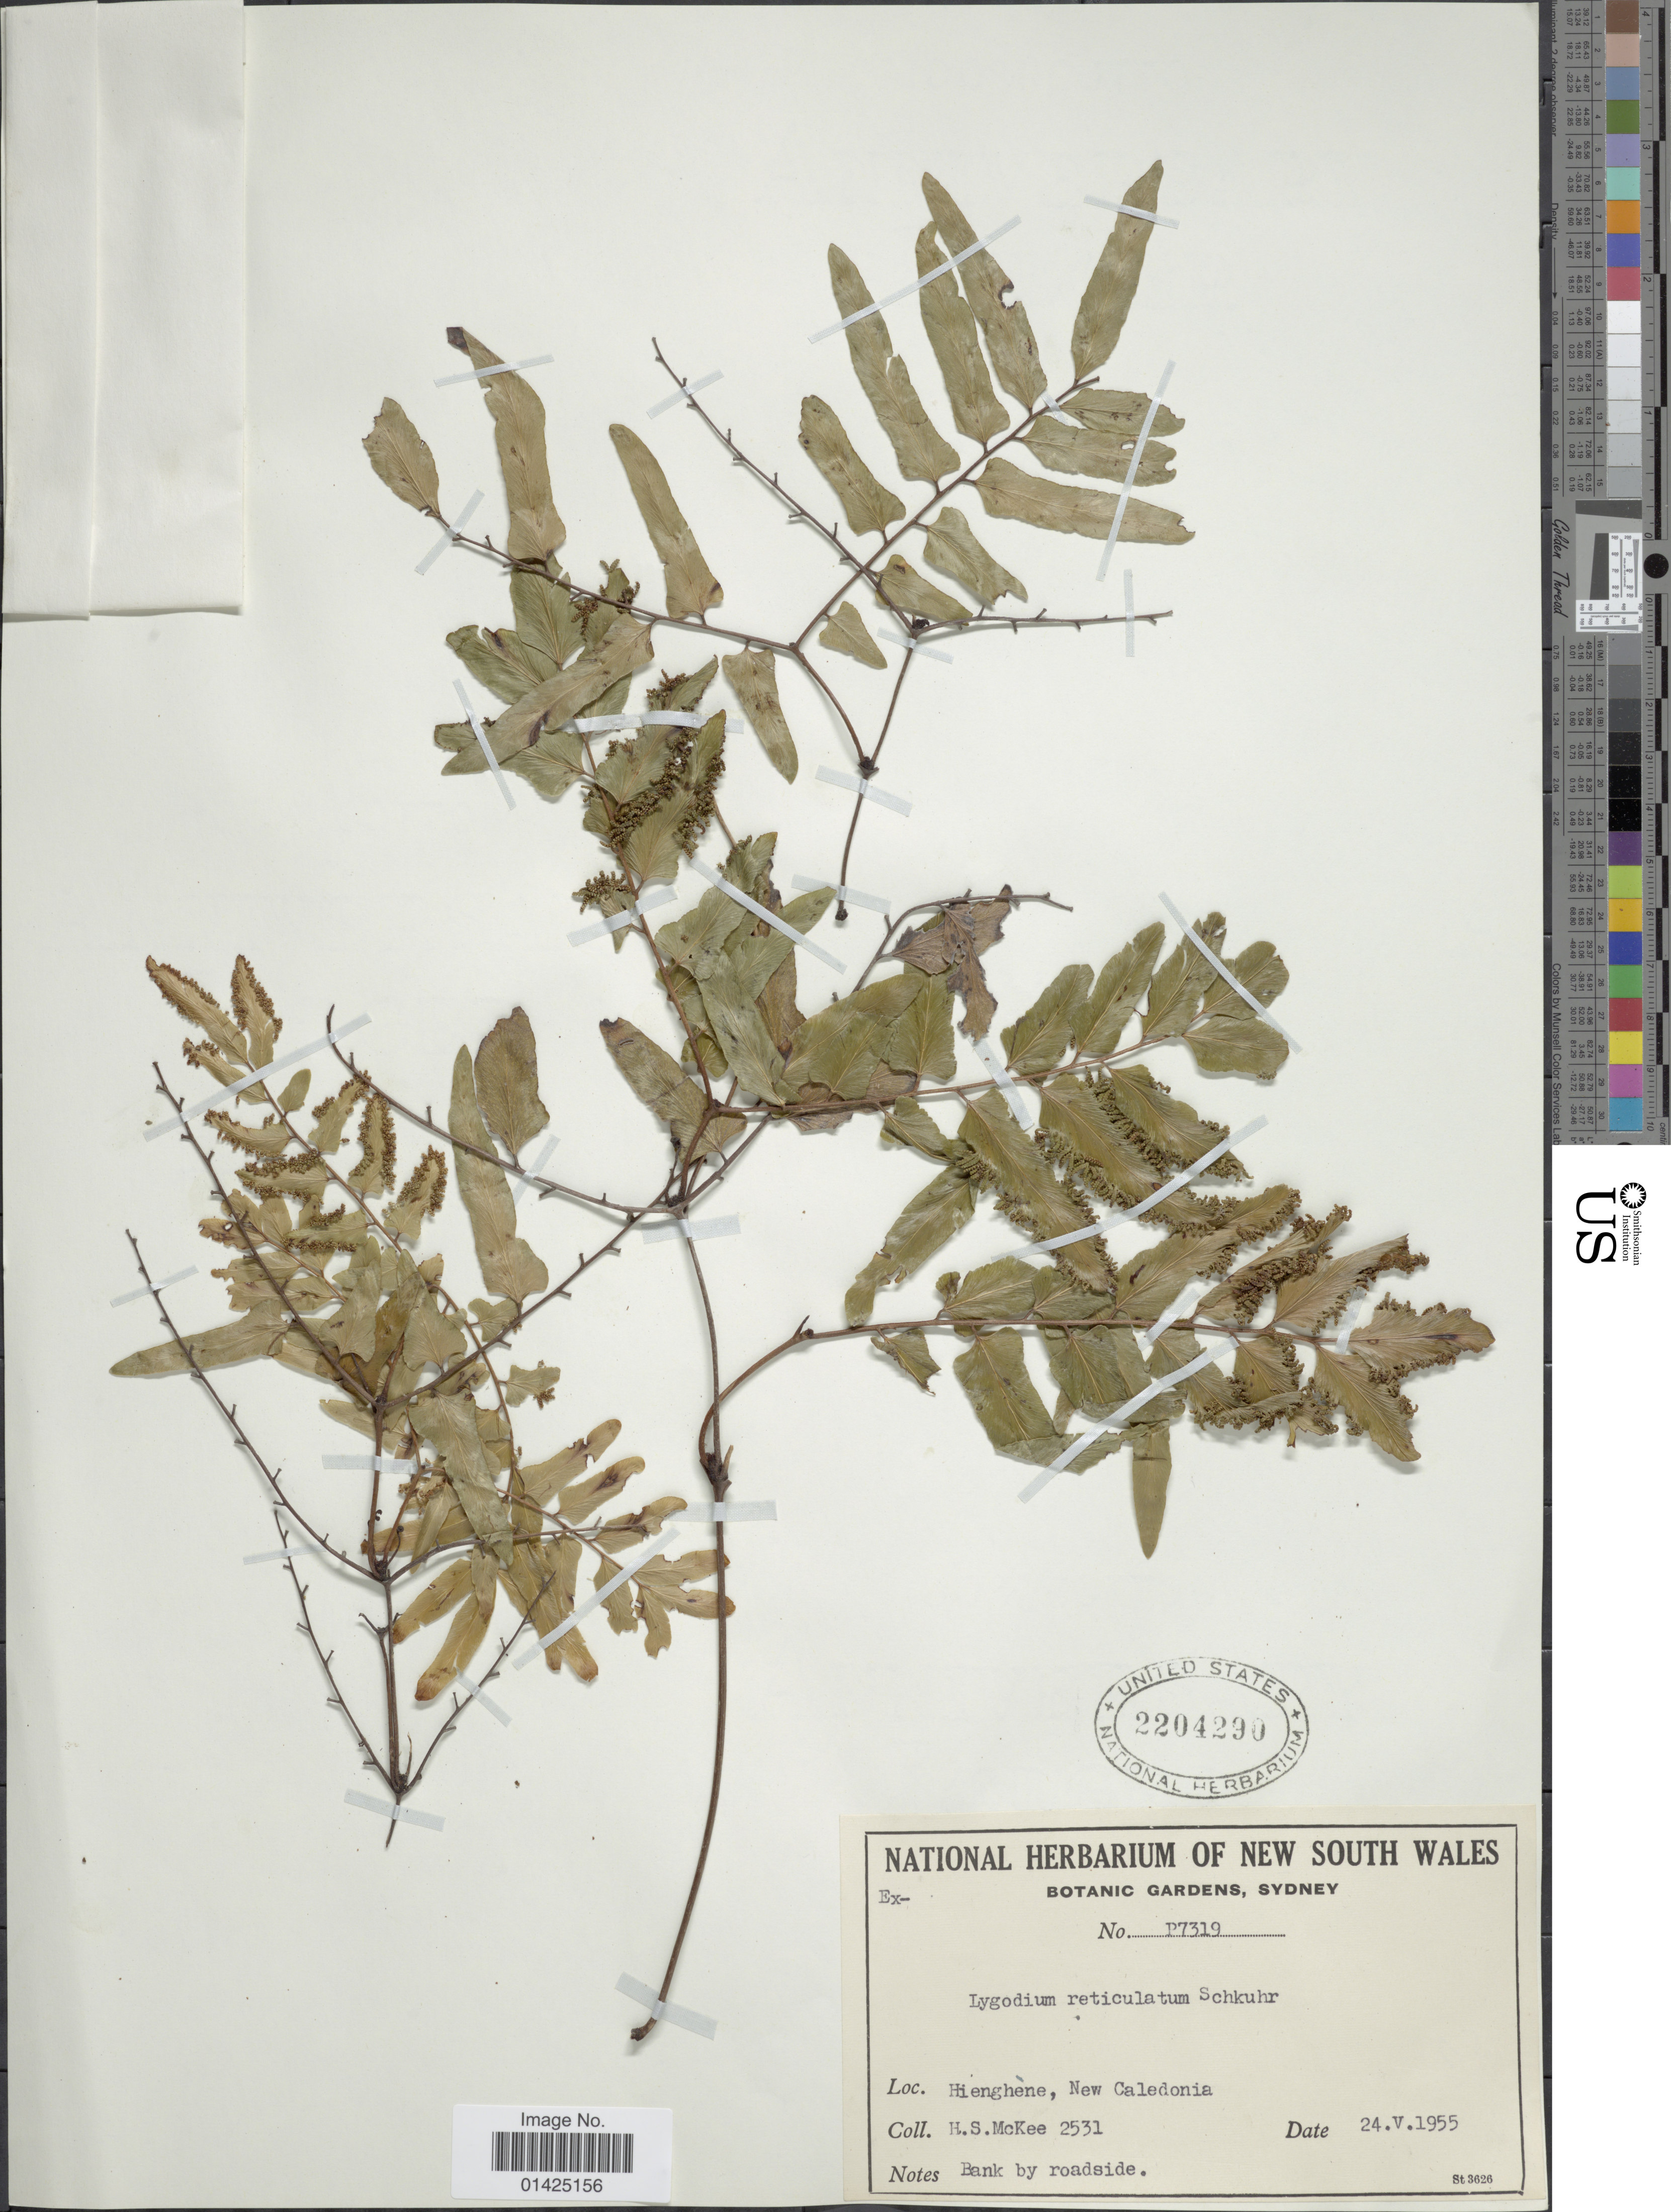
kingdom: Plantae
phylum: Tracheophyta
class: Polypodiopsida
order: Schizaeales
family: Lygodiaceae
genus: Lygodium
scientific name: Lygodium reticulatum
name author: Schkuhr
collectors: H. S. McKee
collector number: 2531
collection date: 1955-05-24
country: New Caledonia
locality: Hienghene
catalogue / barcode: US 2204290